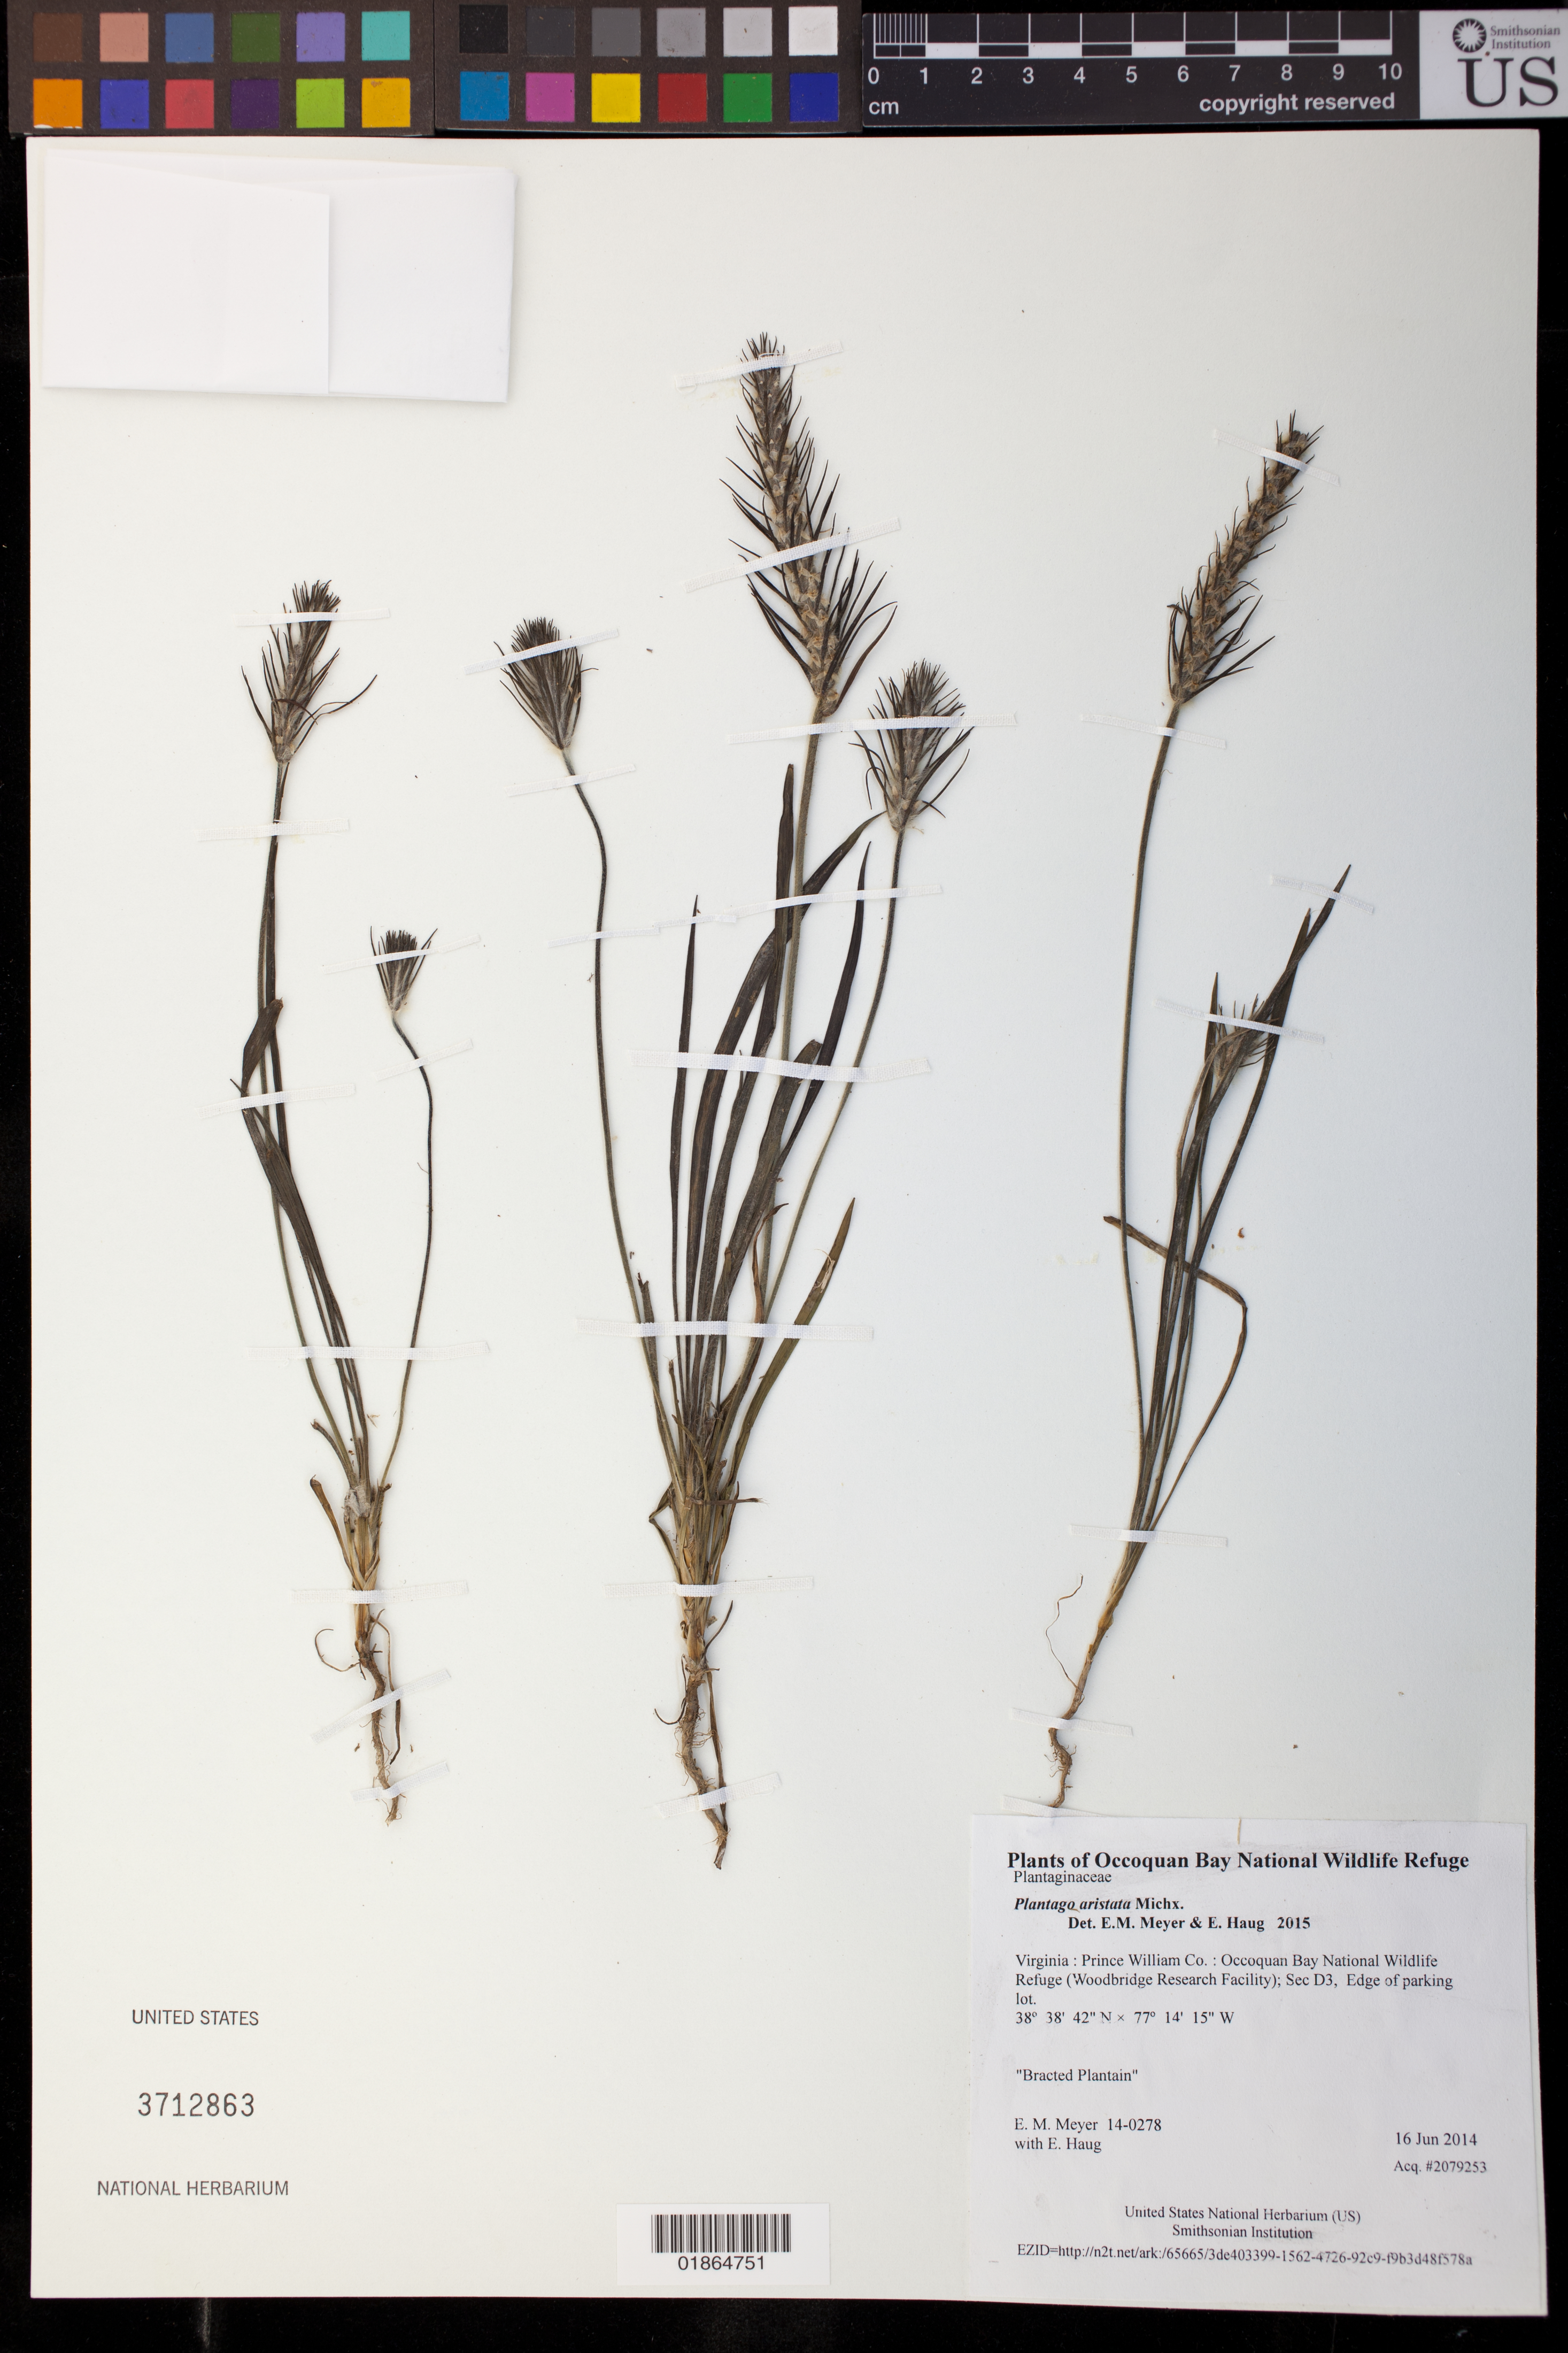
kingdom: Plantae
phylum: Tracheophyta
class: Magnoliopsida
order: Lamiales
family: Plantaginaceae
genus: Plantago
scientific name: Plantago aristata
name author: Michx.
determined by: Meyer, E. M.; Haug, E.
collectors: E. M. Meyer & E. Haug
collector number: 14-0278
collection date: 2014-06-16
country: United States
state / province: Virginia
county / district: Prince William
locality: Occoquan Bay National Wildlife Refuge (Woodbridge Research Facility); Sec D3, Edge of parking lot.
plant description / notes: Bracted Plantain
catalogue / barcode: US 3712863